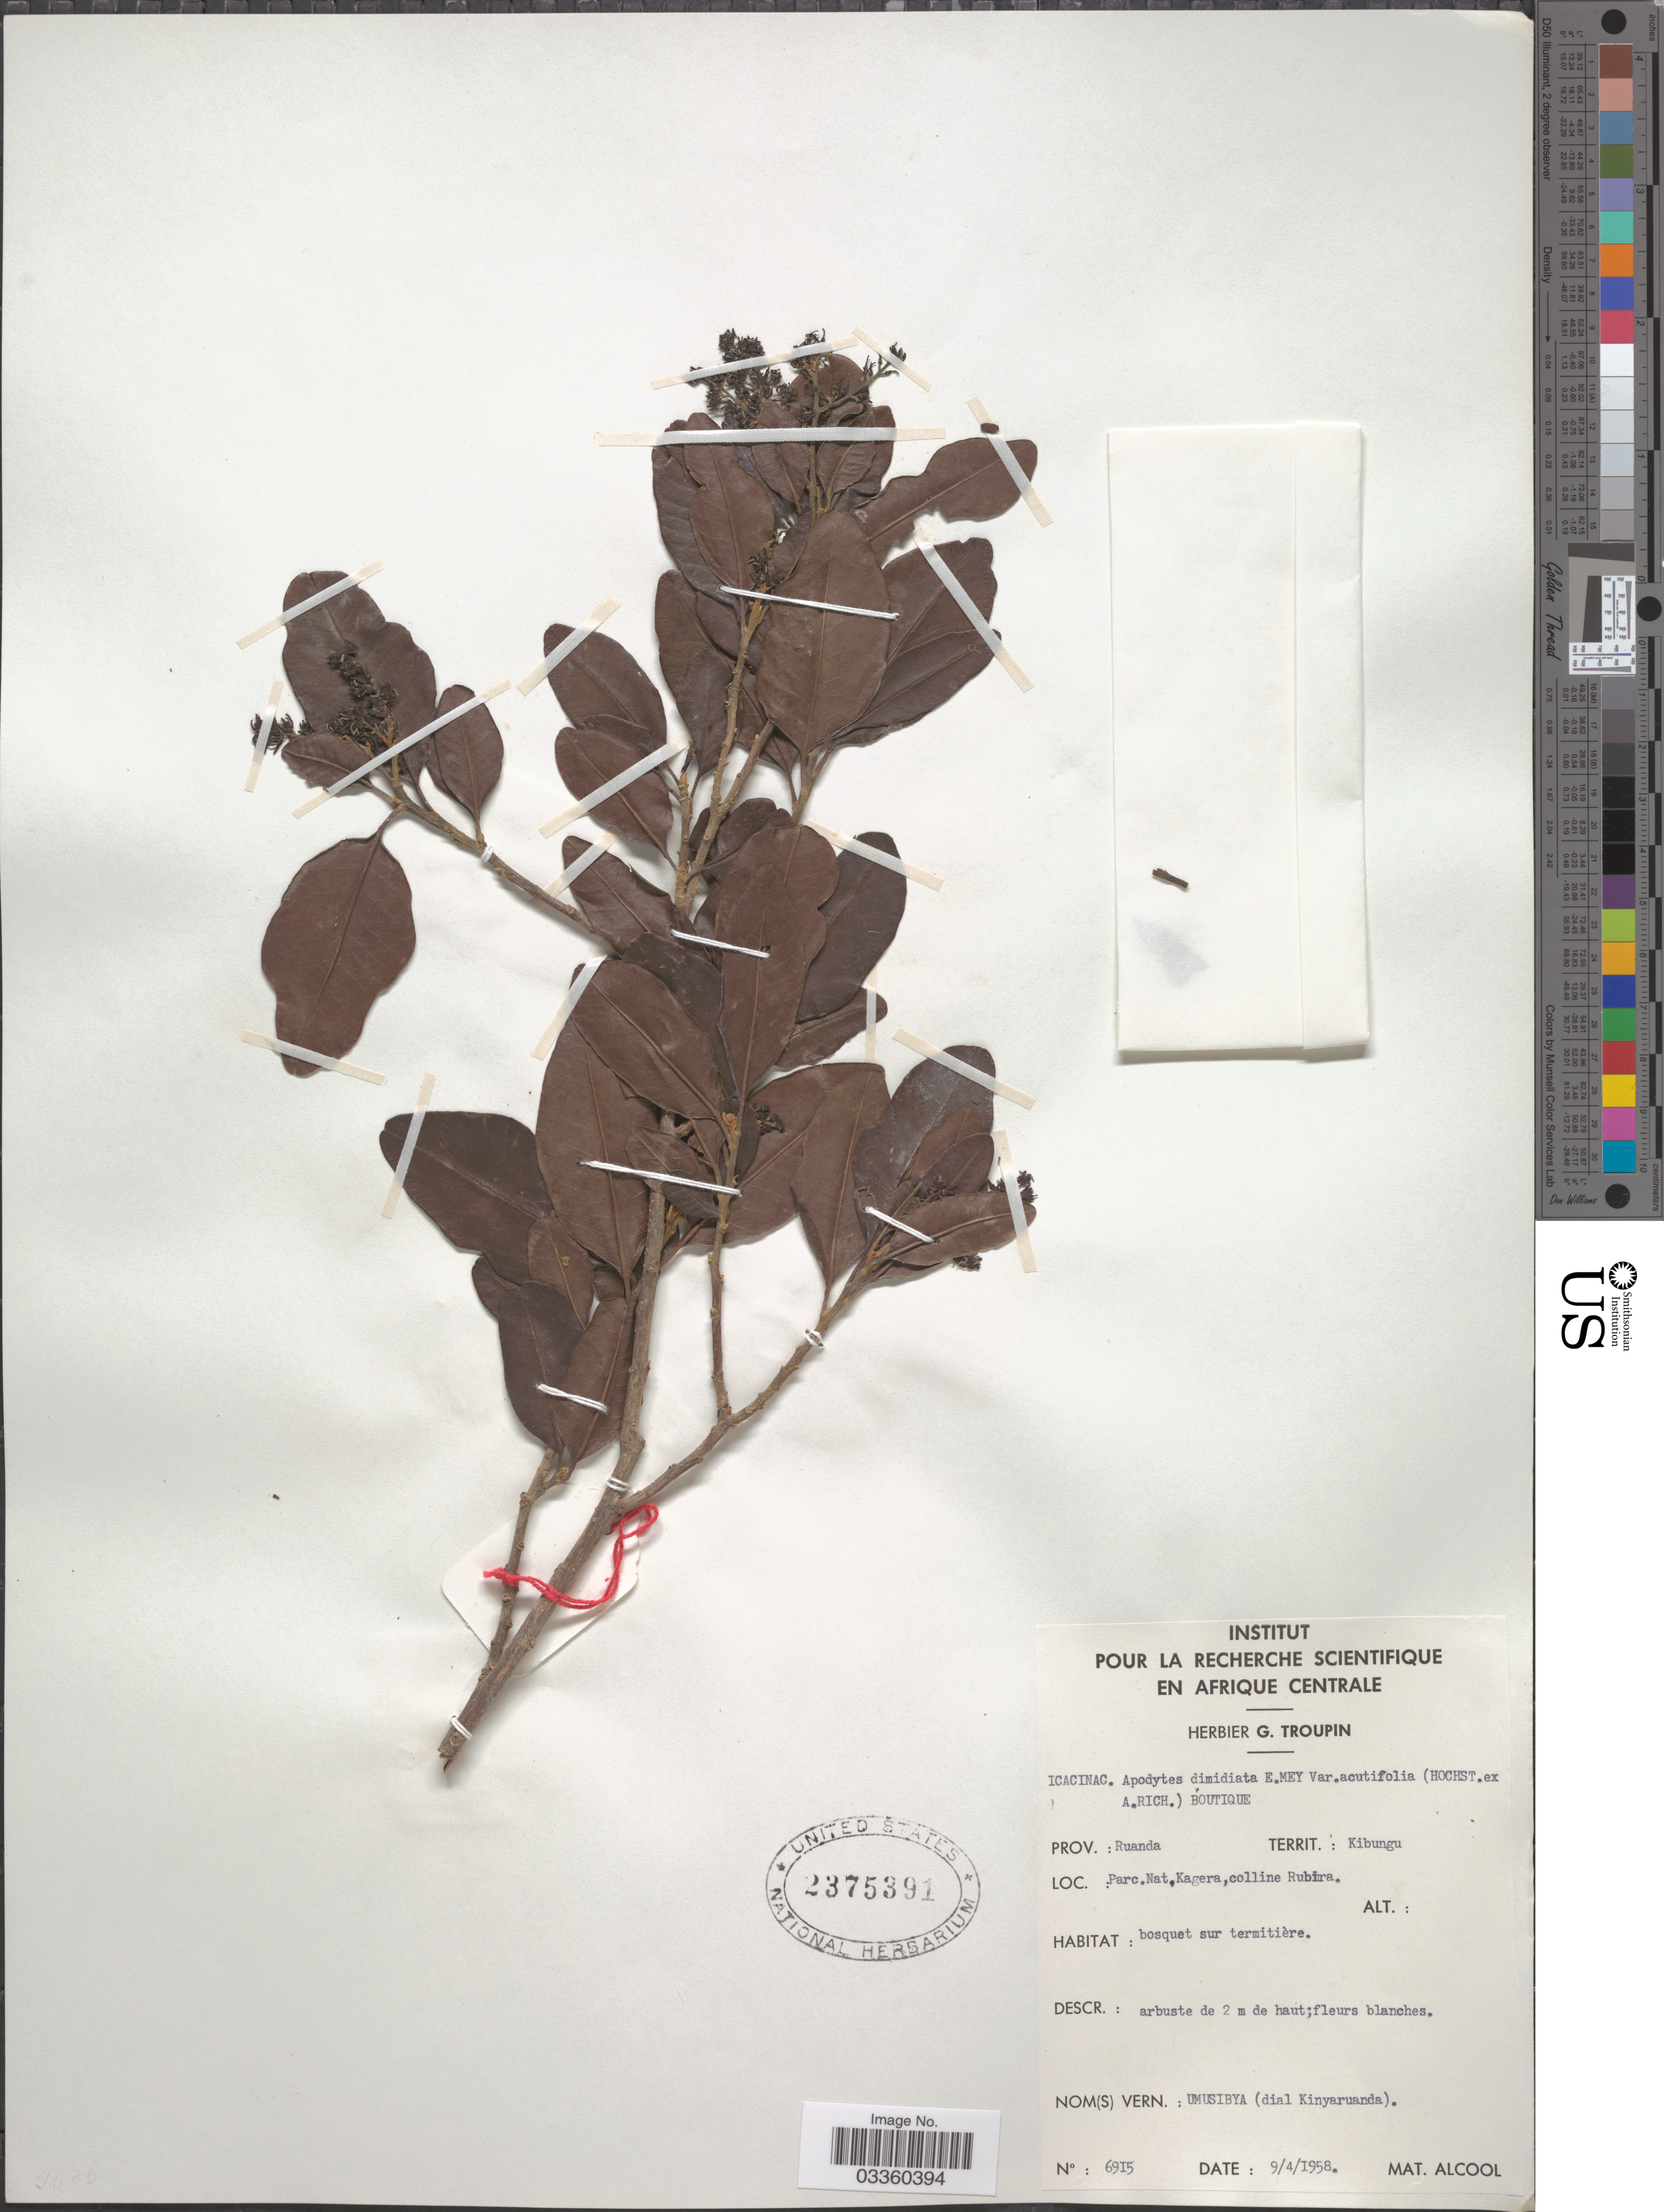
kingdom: Plantae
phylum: Tracheophyta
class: Magnoliopsida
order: Metteniusales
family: Metteniusaceae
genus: Apodytes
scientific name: Apodytes dimidiata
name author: E. Mey. ex Arn.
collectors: ex herb. G. Troupin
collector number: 6915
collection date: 1958-04-09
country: Rwanda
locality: Prov.: Ruanda, Territ. Kibungu. Parc. Nat. Kagera, colline Rubira.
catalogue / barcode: US 2375391